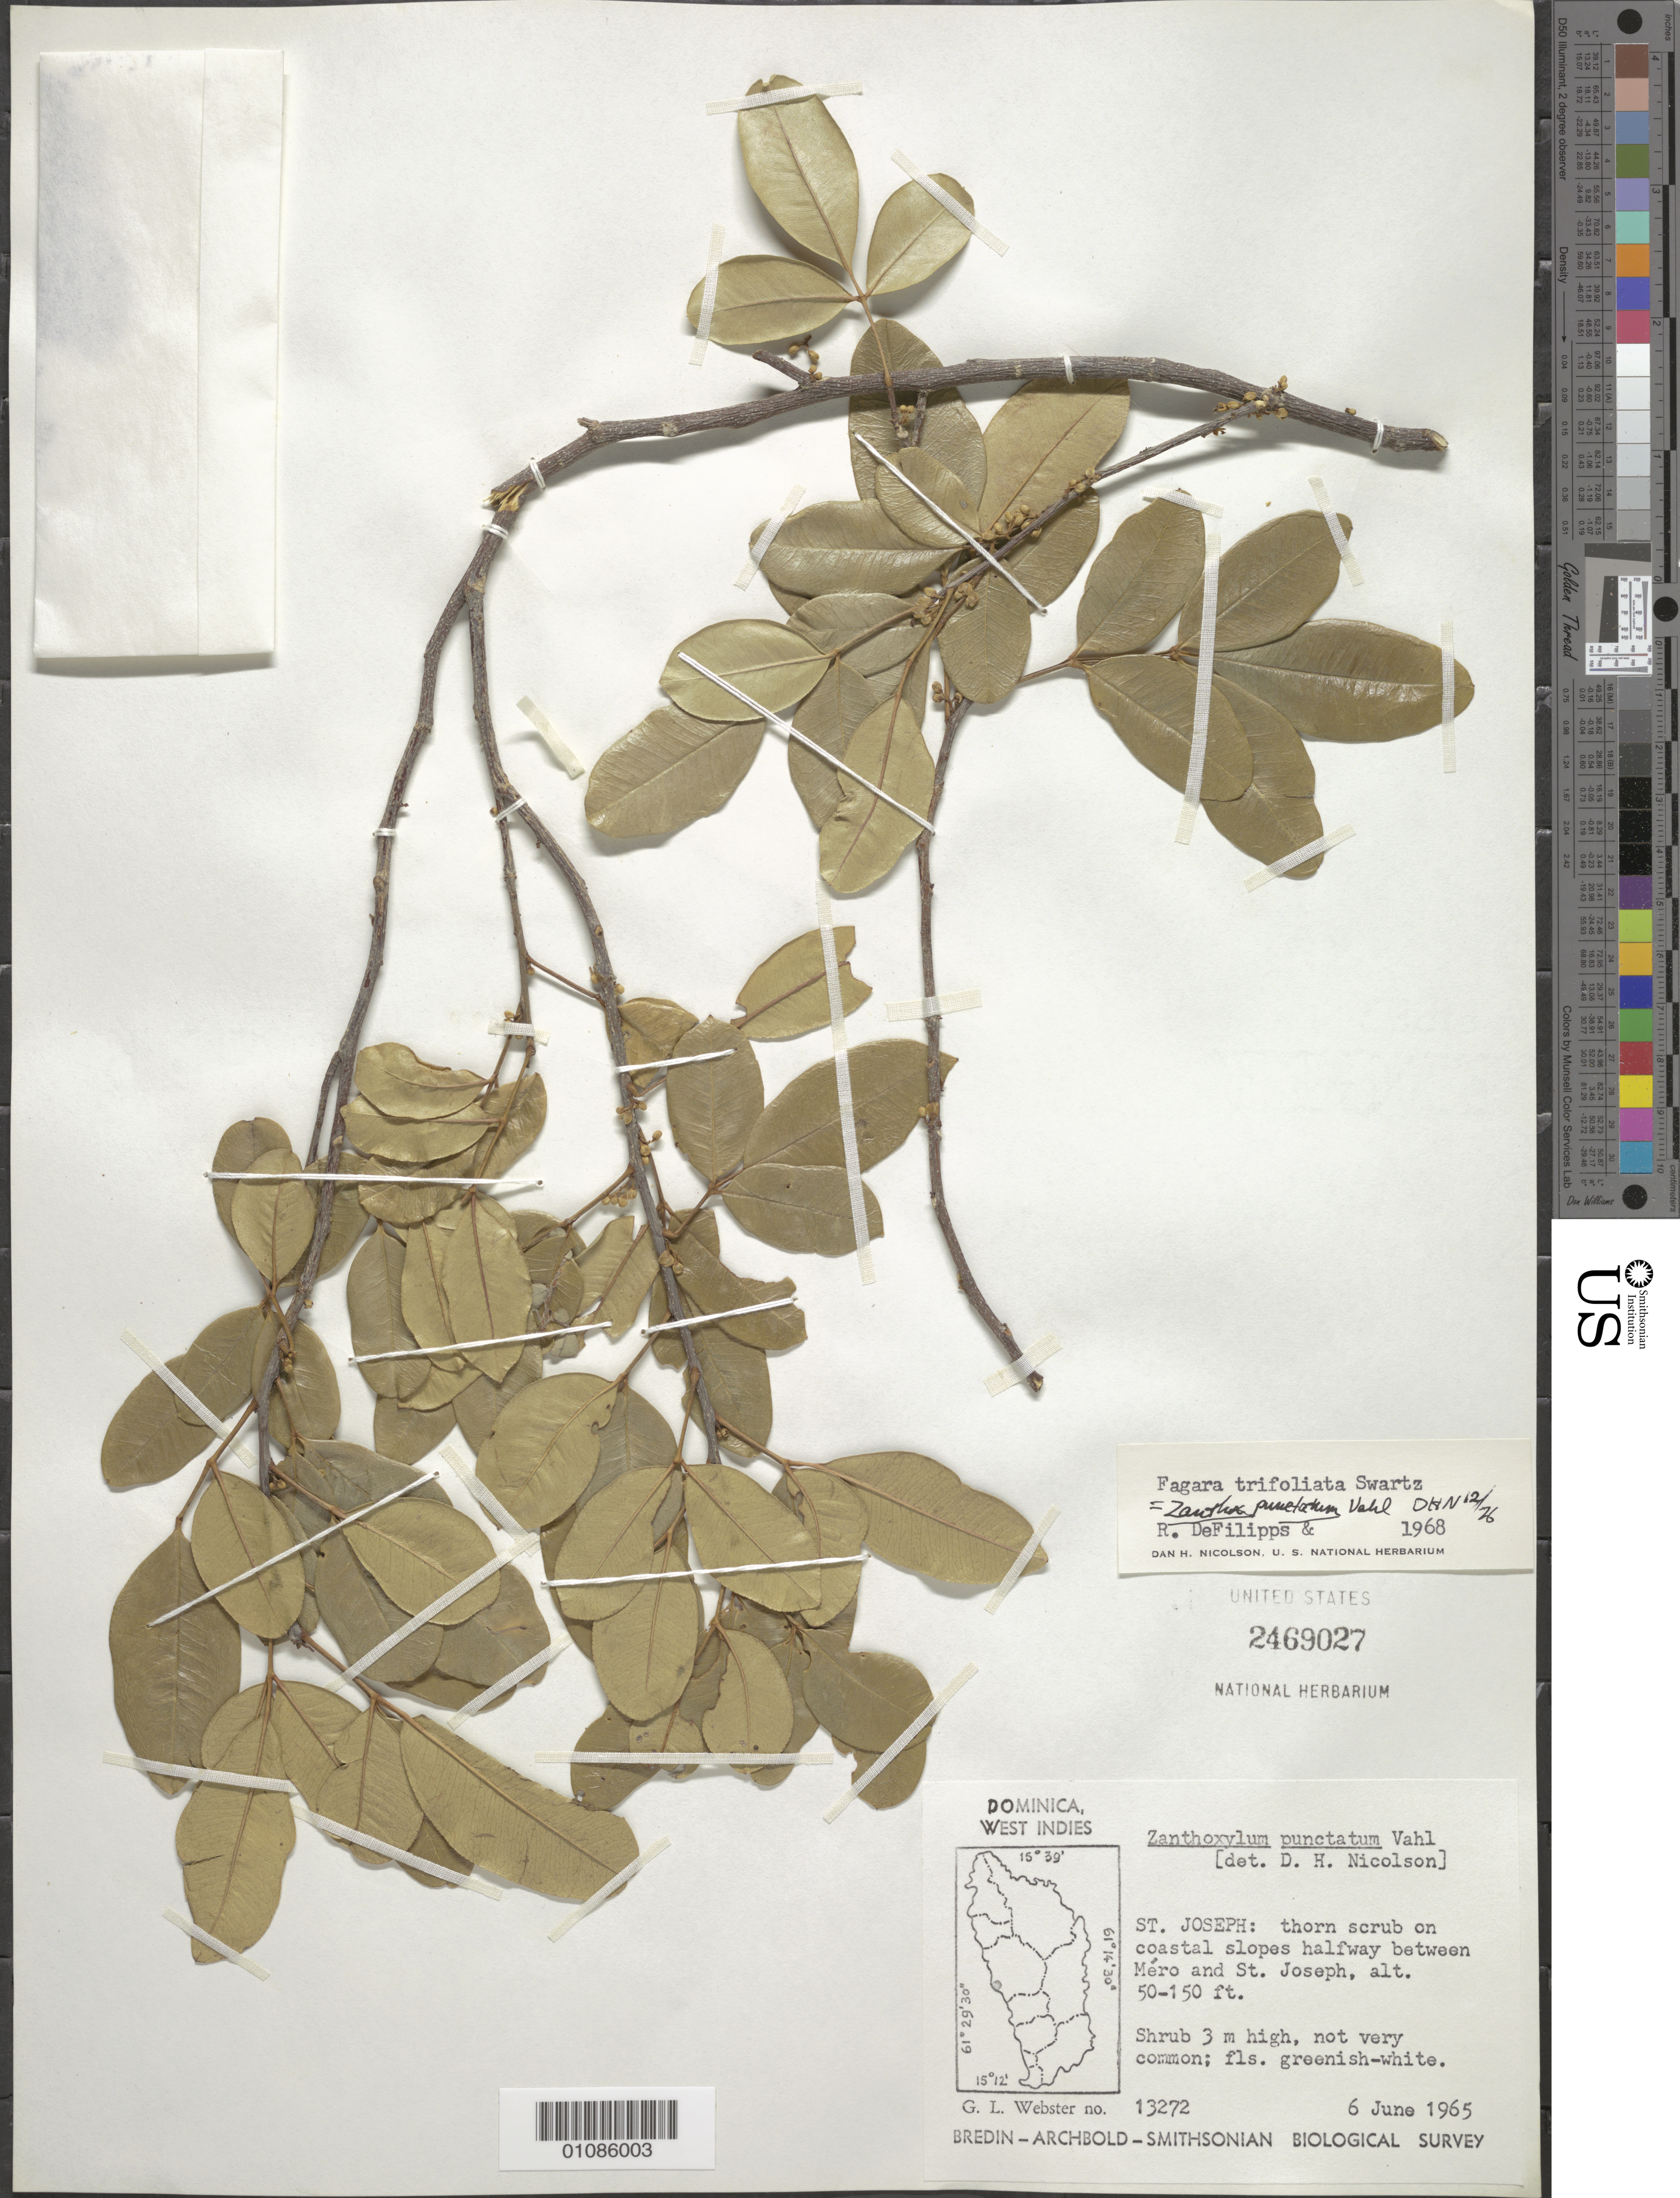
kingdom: Plantae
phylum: Tracheophyta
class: Magnoliopsida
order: Sapindales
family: Rutaceae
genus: Zanthoxylum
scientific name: Zanthoxylum punctatum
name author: Vahl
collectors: G. L. Webster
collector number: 13272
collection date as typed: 06 Jun 1965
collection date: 1965-06-06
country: Dominica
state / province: St. Joseph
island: Dominica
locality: thorn shrub on coastal slopes halfway between mero and St. Joseph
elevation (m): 15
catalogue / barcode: US 2469027